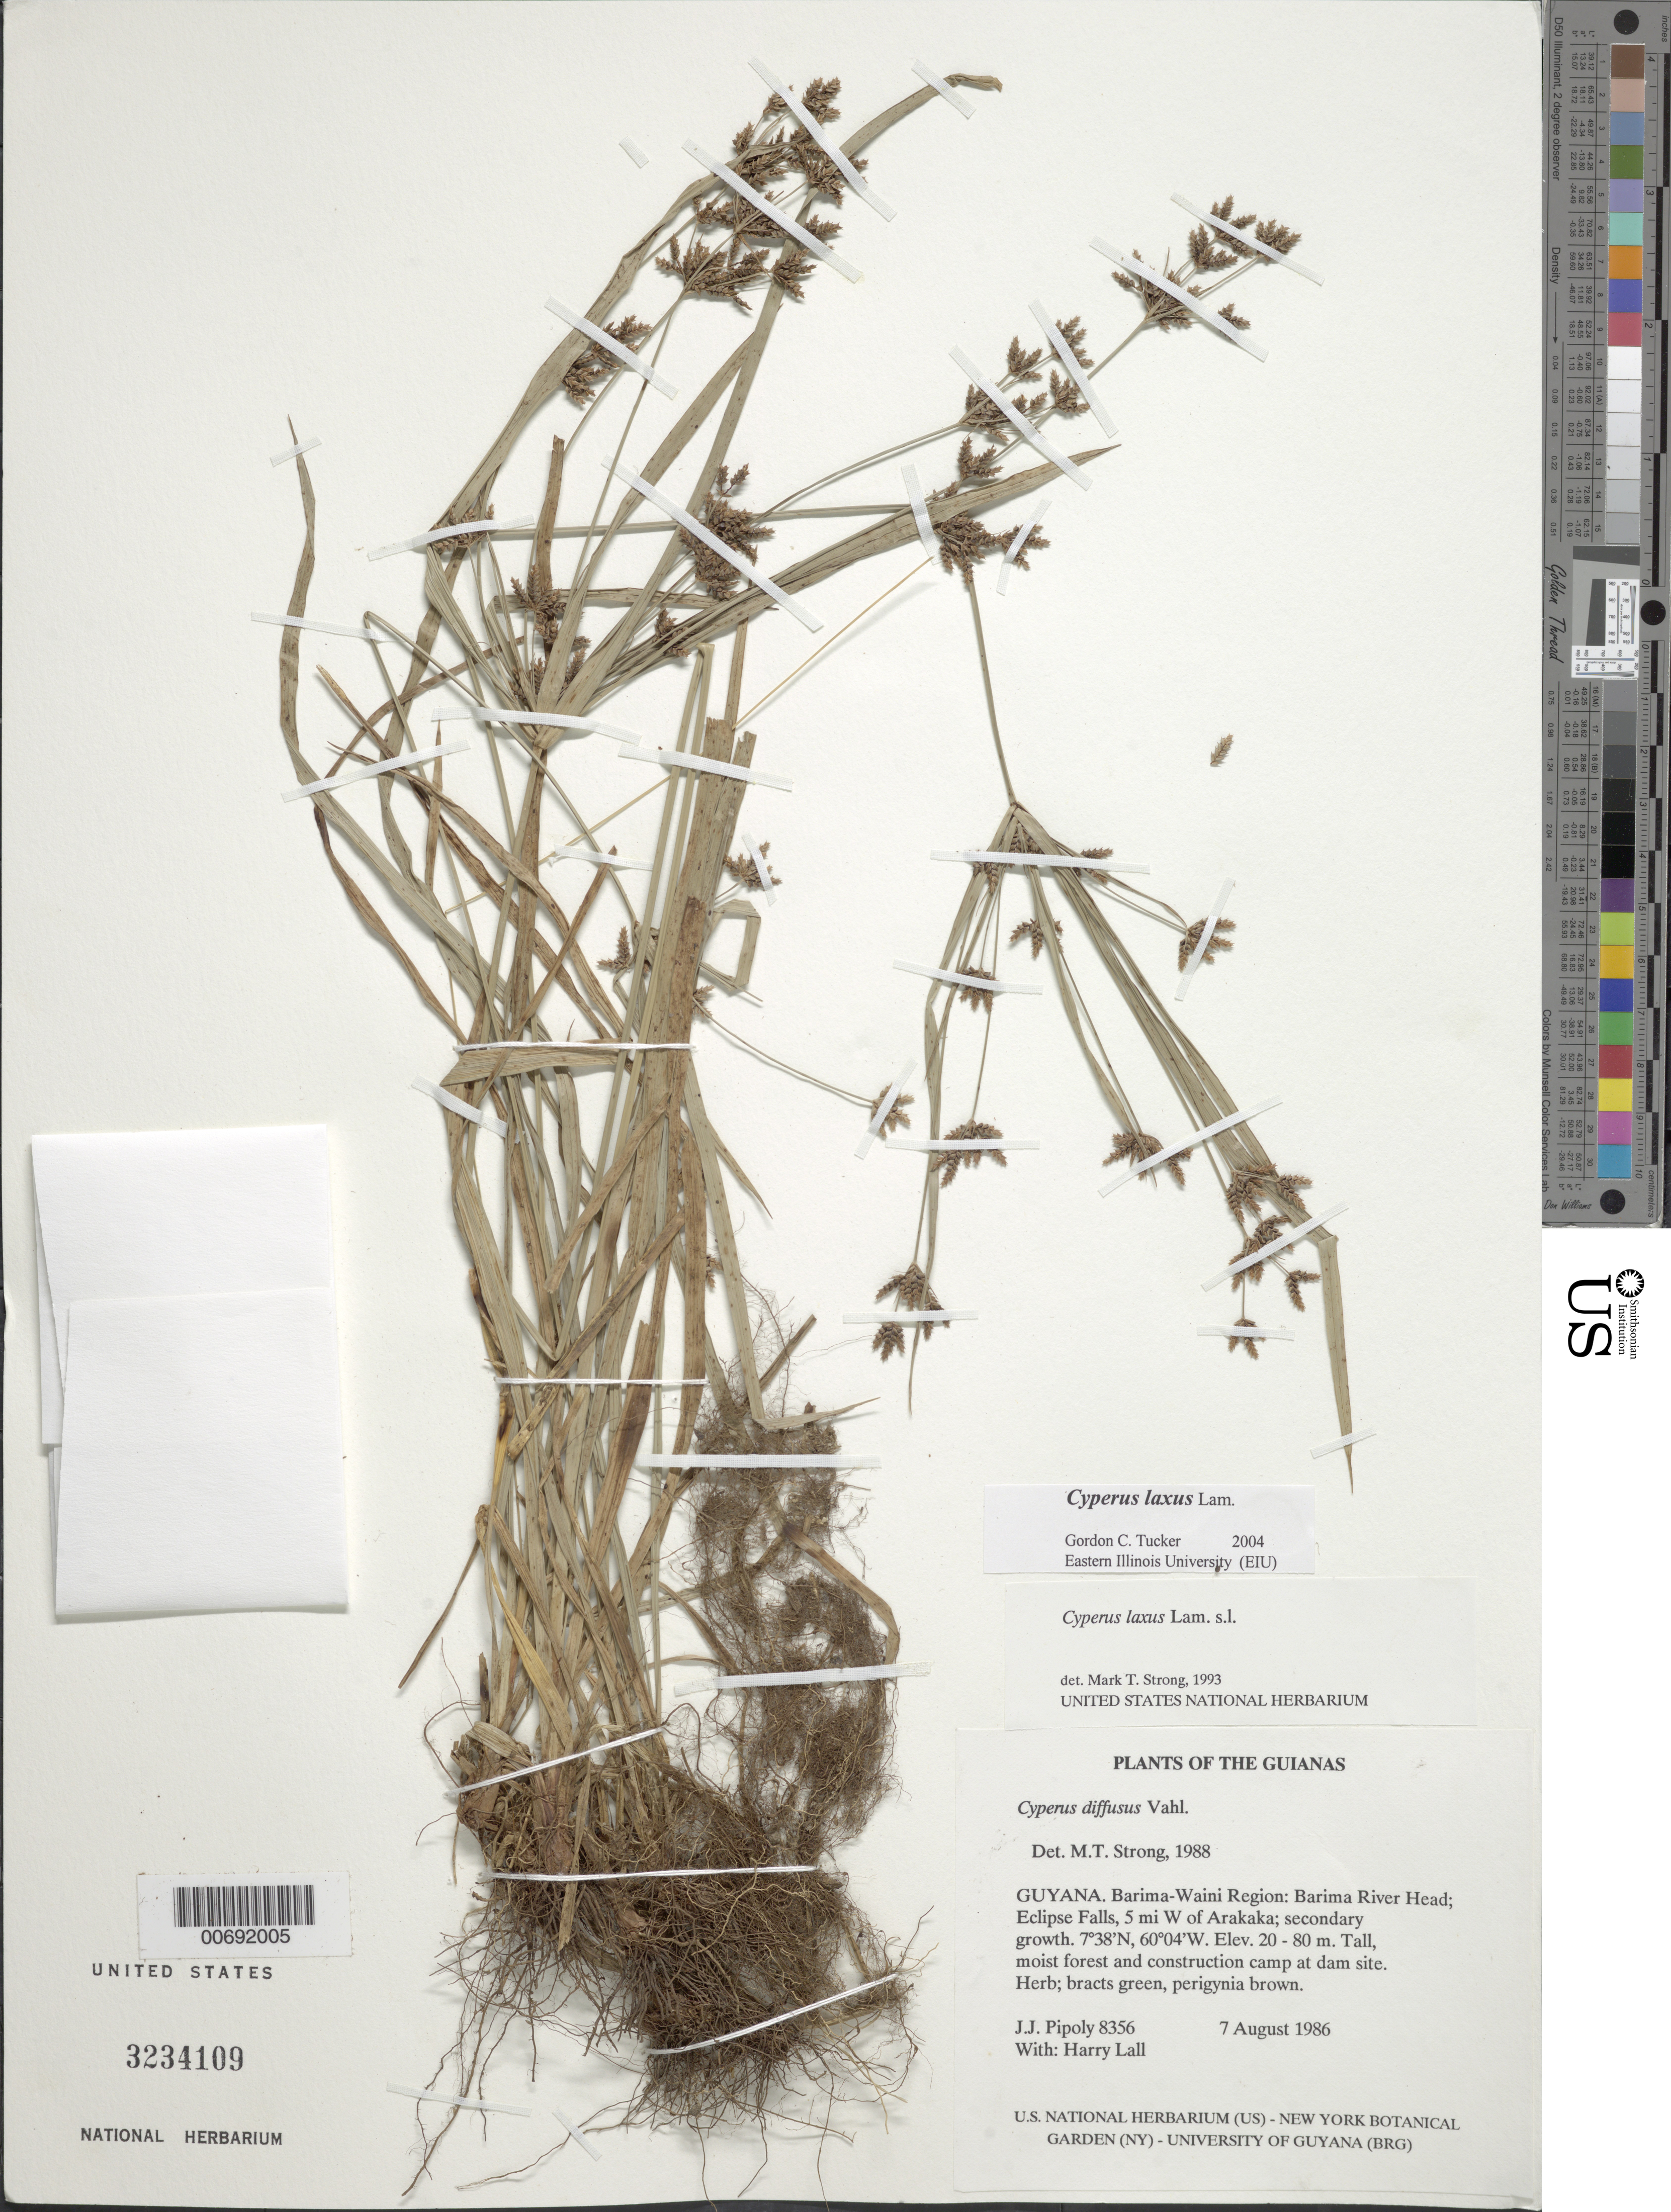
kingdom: Plantae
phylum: Tracheophyta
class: Liliopsida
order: Poales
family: Cyperaceae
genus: Cyperus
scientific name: Cyperus laxus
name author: Lam.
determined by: Tucker, G. C.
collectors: J. J. Pipoly & H. Lall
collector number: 8356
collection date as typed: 7 August 1986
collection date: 1986-08-07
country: Guyana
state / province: Barima-Waini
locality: Barima River head; Eclipse Falls, 5 mi W of Arakaka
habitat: Secondary growth, tall moist forest and construction camp at dam site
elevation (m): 20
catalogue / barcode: US 3234109